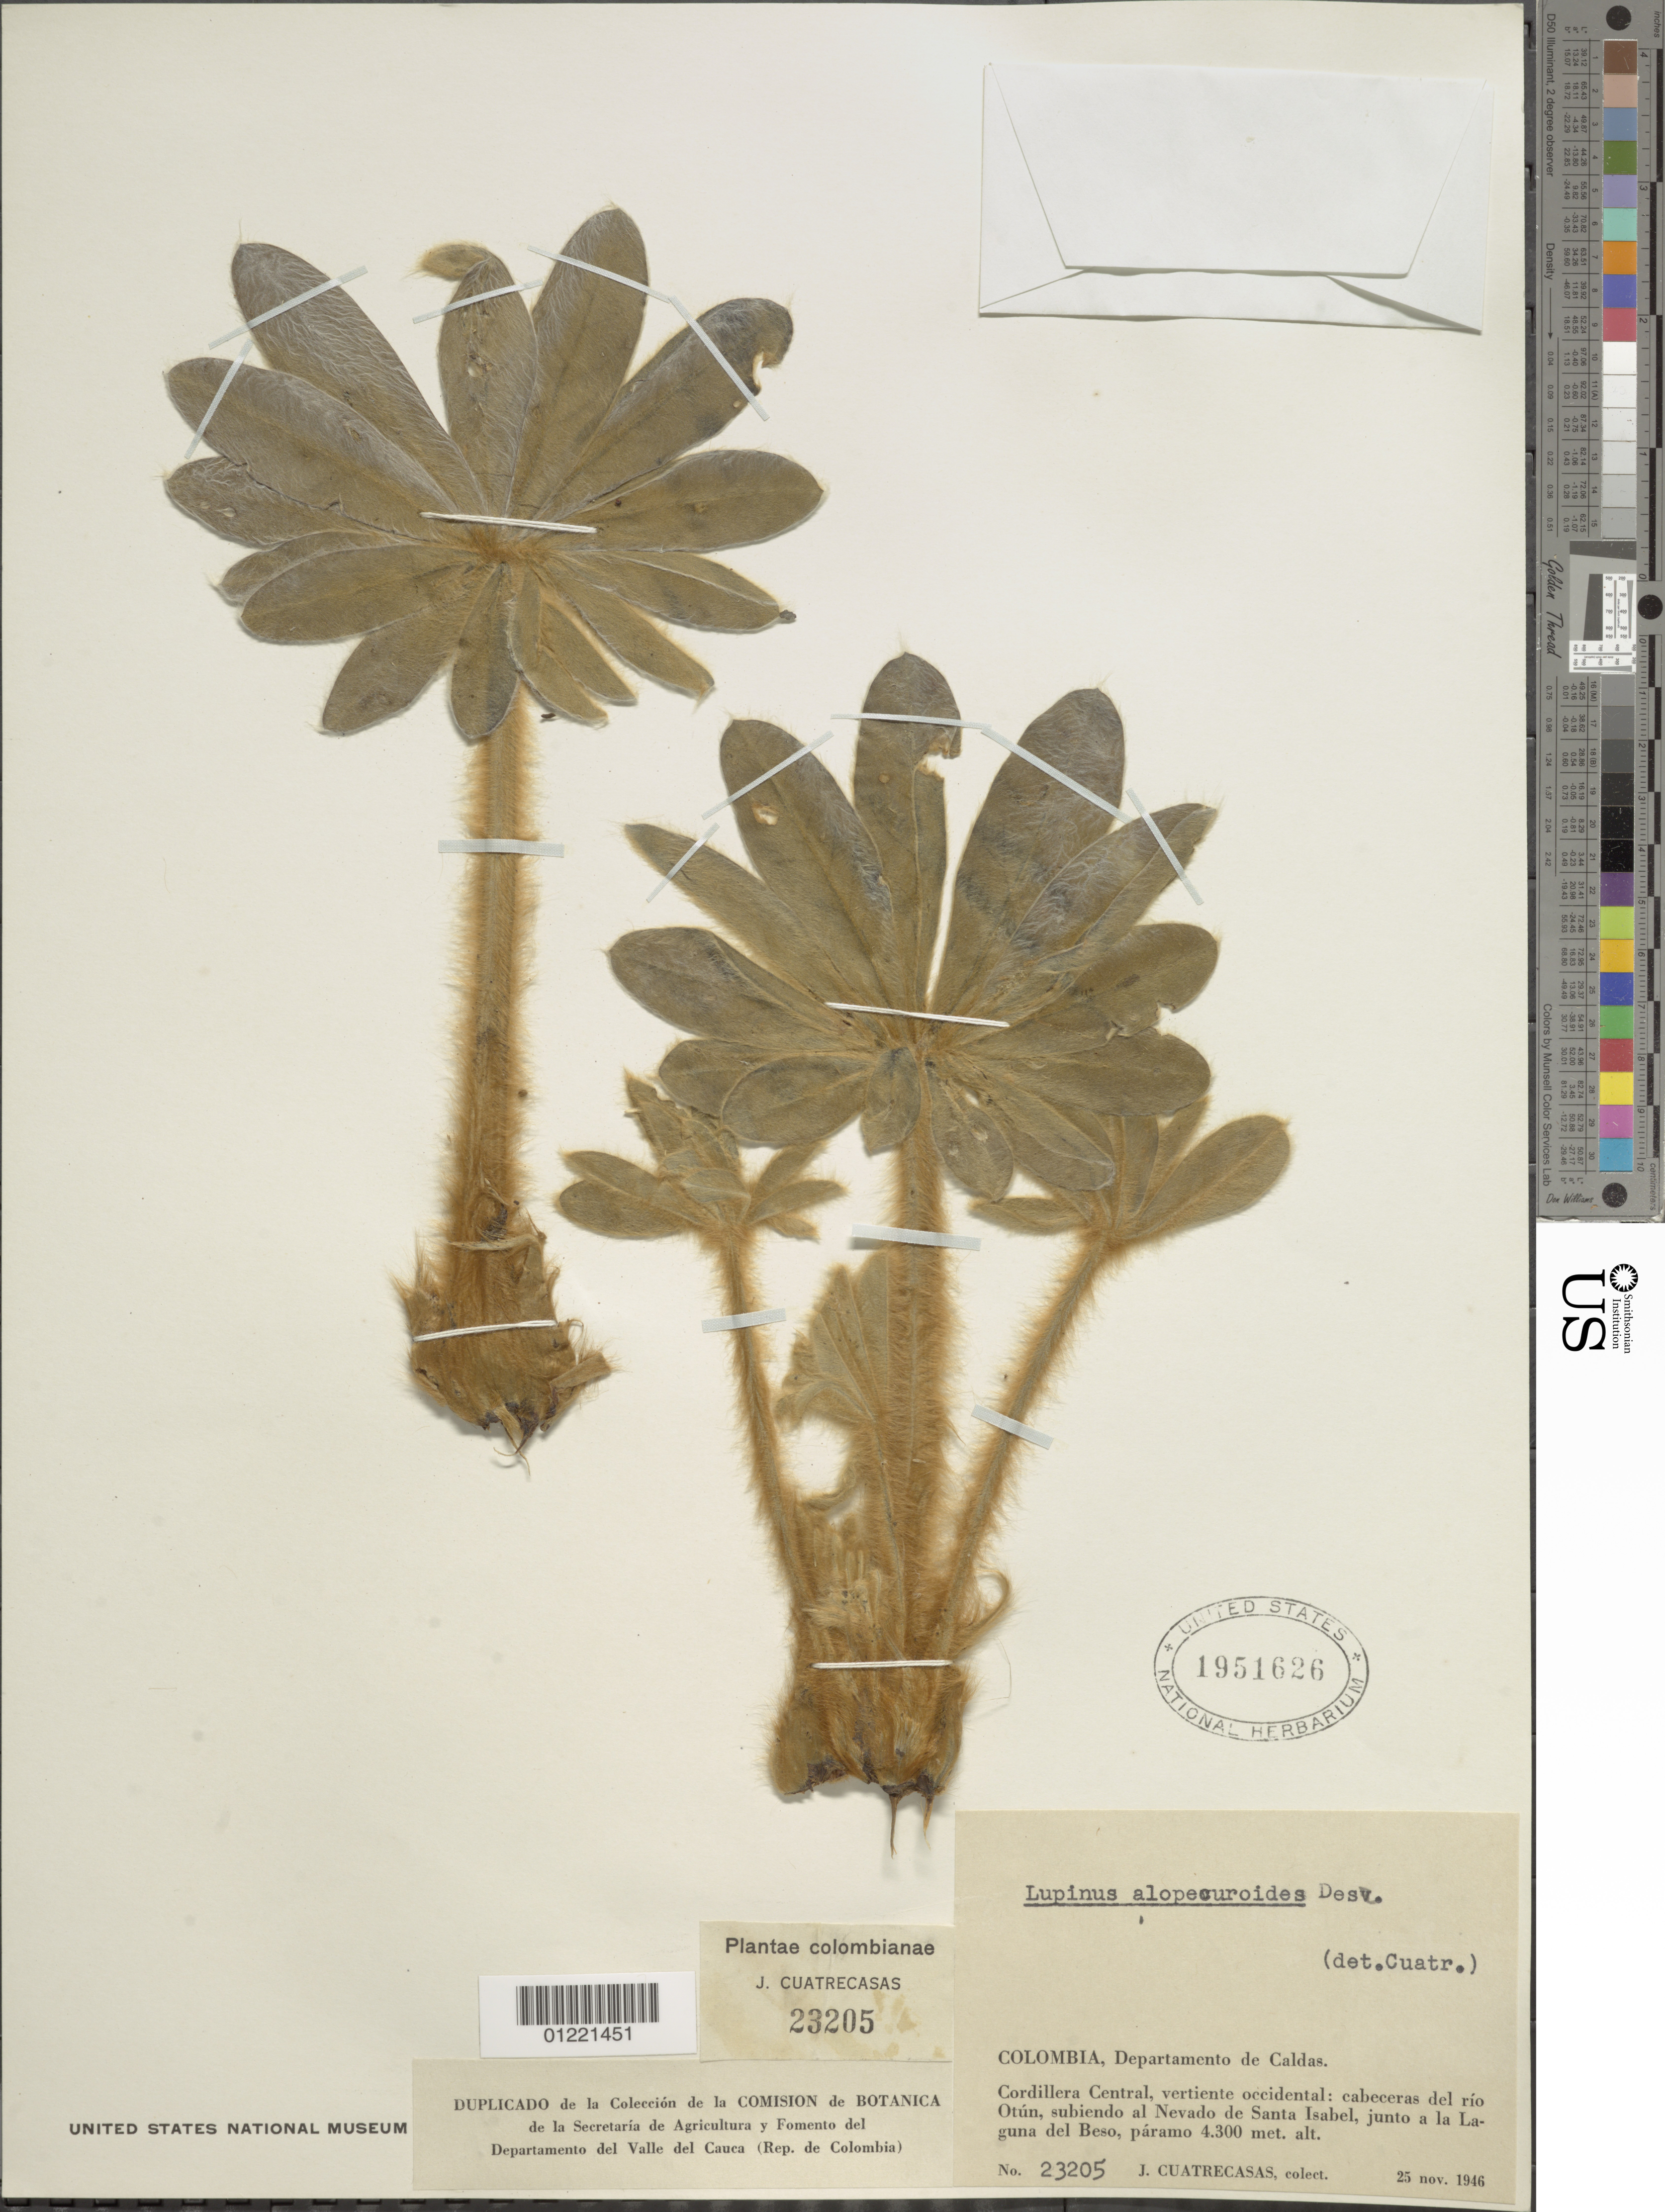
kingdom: Plantae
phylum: Tracheophyta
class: Magnoliopsida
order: Fabales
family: Fabaceae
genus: Lupinus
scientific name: Lupinus alopecuroides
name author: Desr.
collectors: J. Cuatrecasas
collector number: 23205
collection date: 1946-11-25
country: Colombia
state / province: Caldas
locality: Cordillera Central, vertiente occidental: cabaceras del río Otún, subiendo al Nevado de Santa Isabel, junto a la Laguna del Beso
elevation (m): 4300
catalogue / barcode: US 1951626